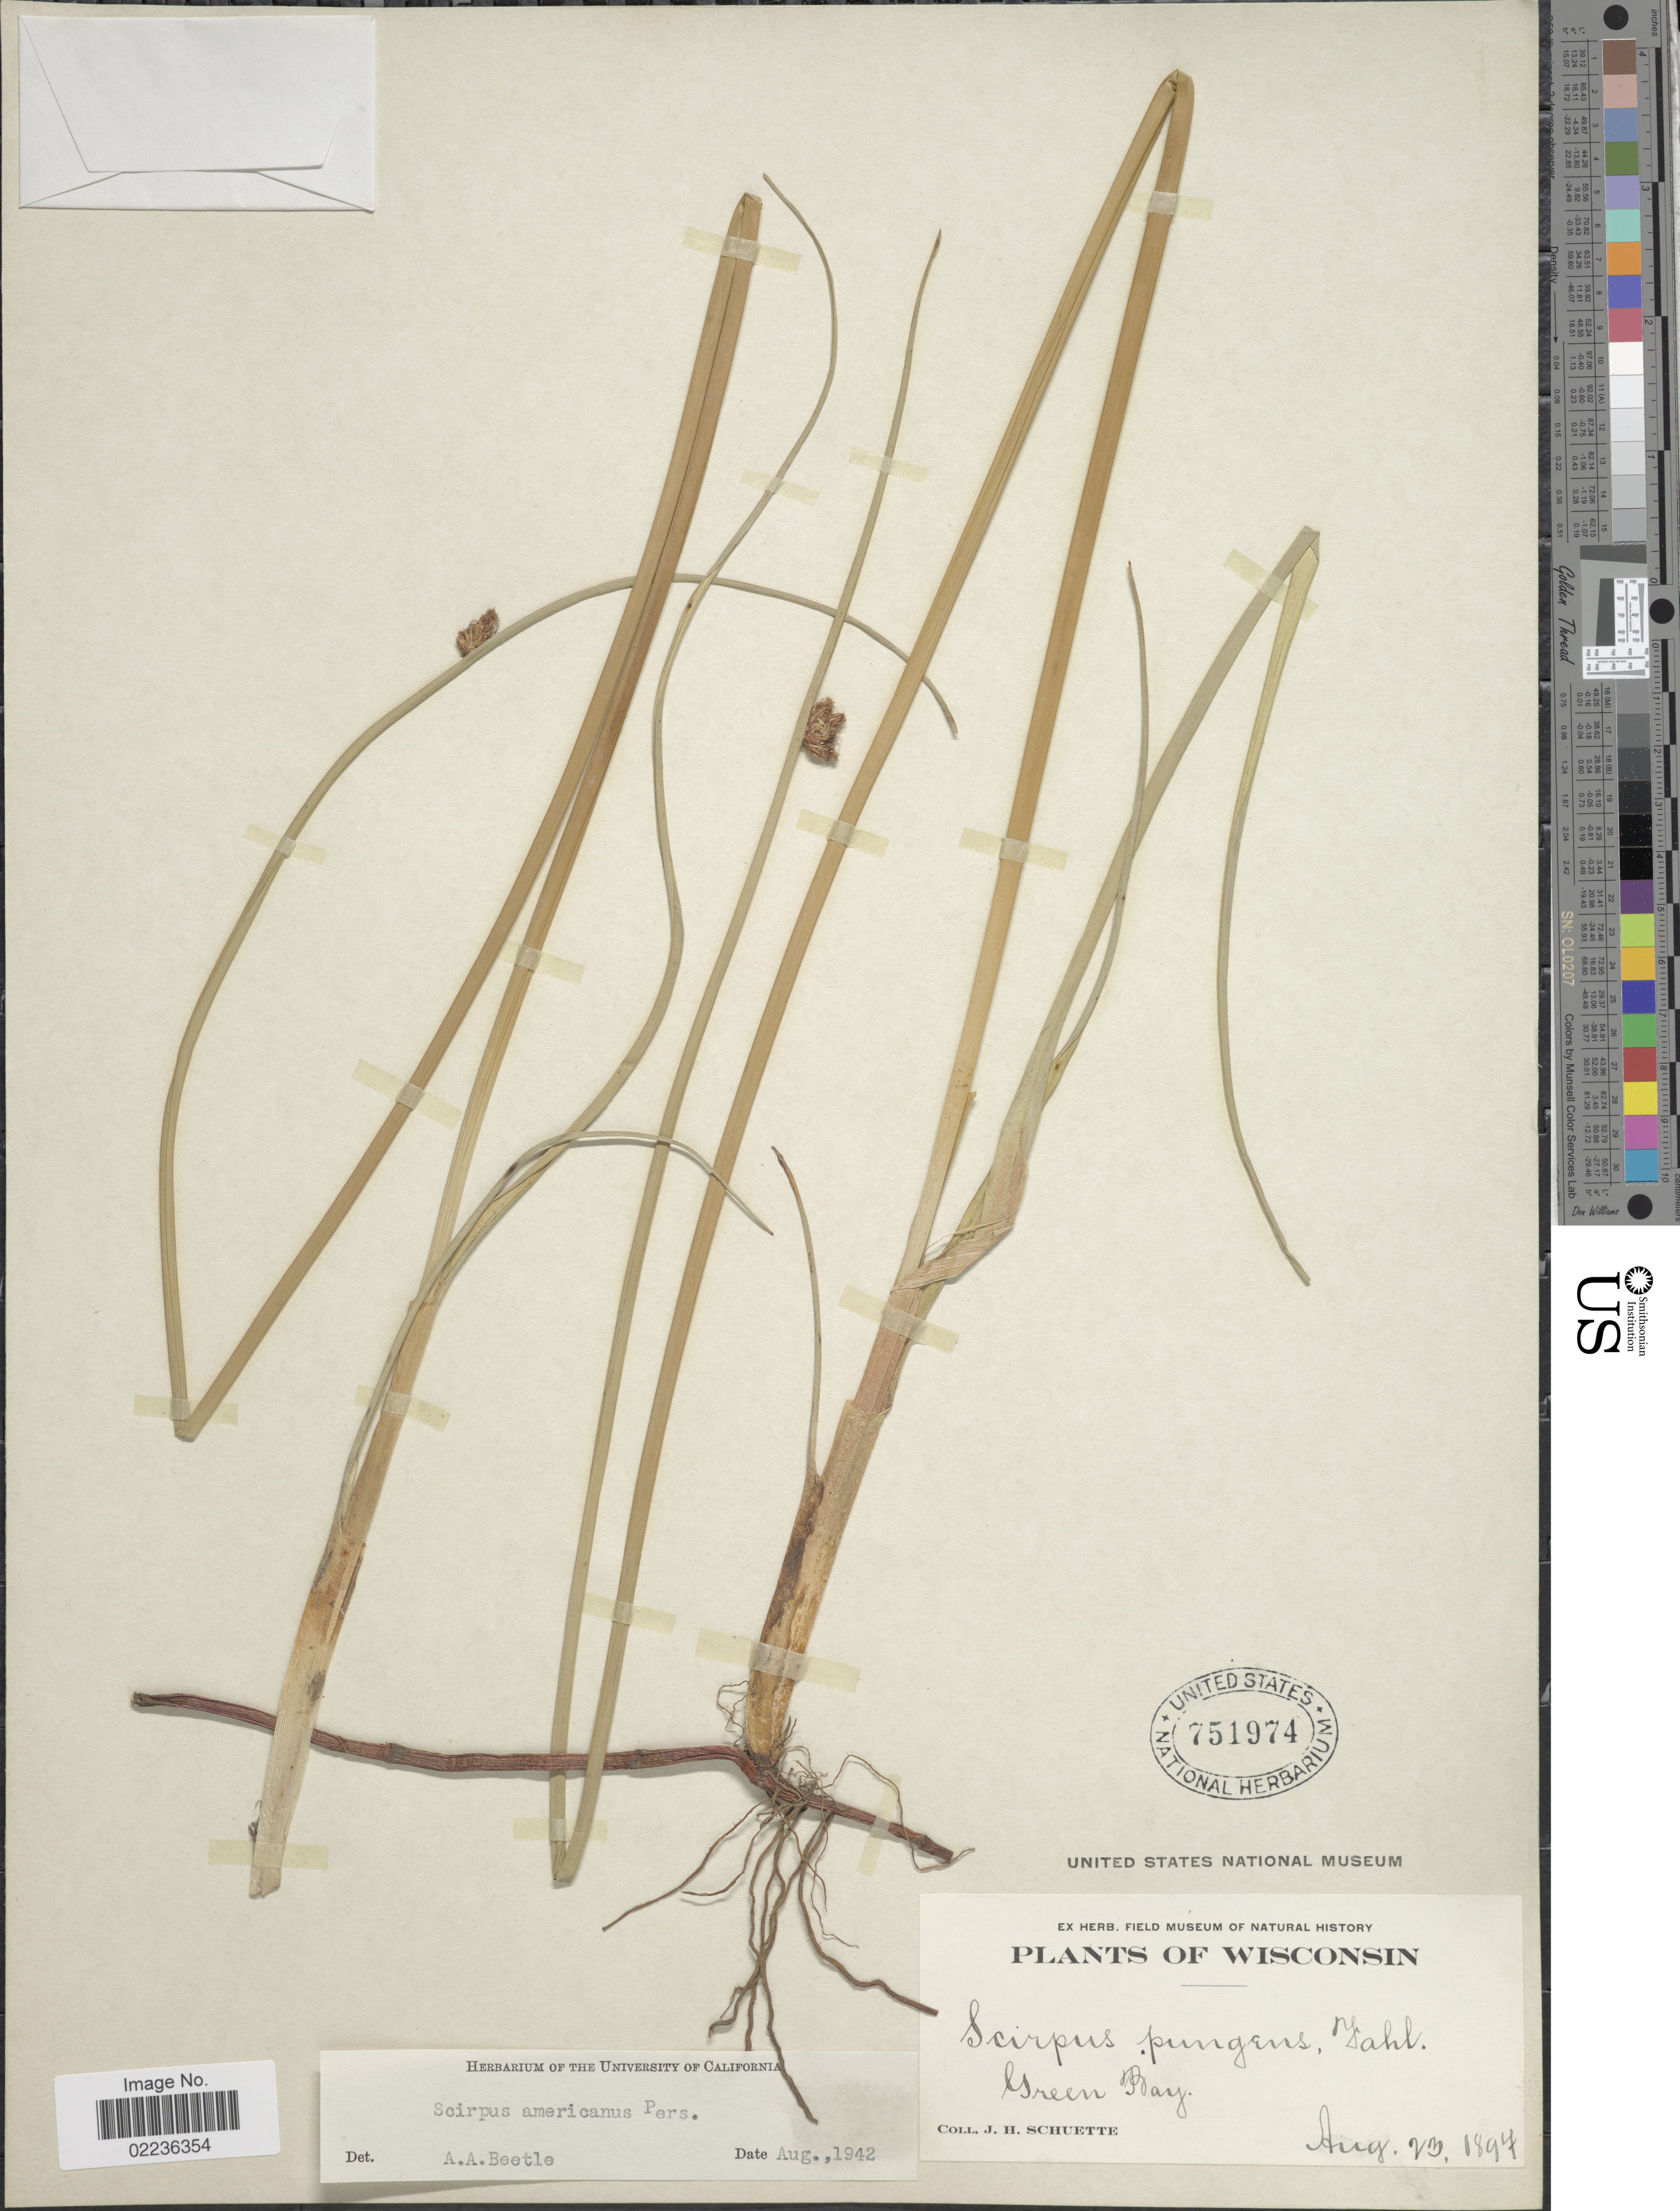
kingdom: Plantae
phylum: Tracheophyta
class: Liliopsida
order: Poales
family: Cyperaceae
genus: Schoenoplectus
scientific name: Schoenoplectus pungens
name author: (Vahl) Palla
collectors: J. H. Schuette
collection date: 1897-08-23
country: United States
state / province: Wisconsin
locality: Green Bay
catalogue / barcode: US 751974